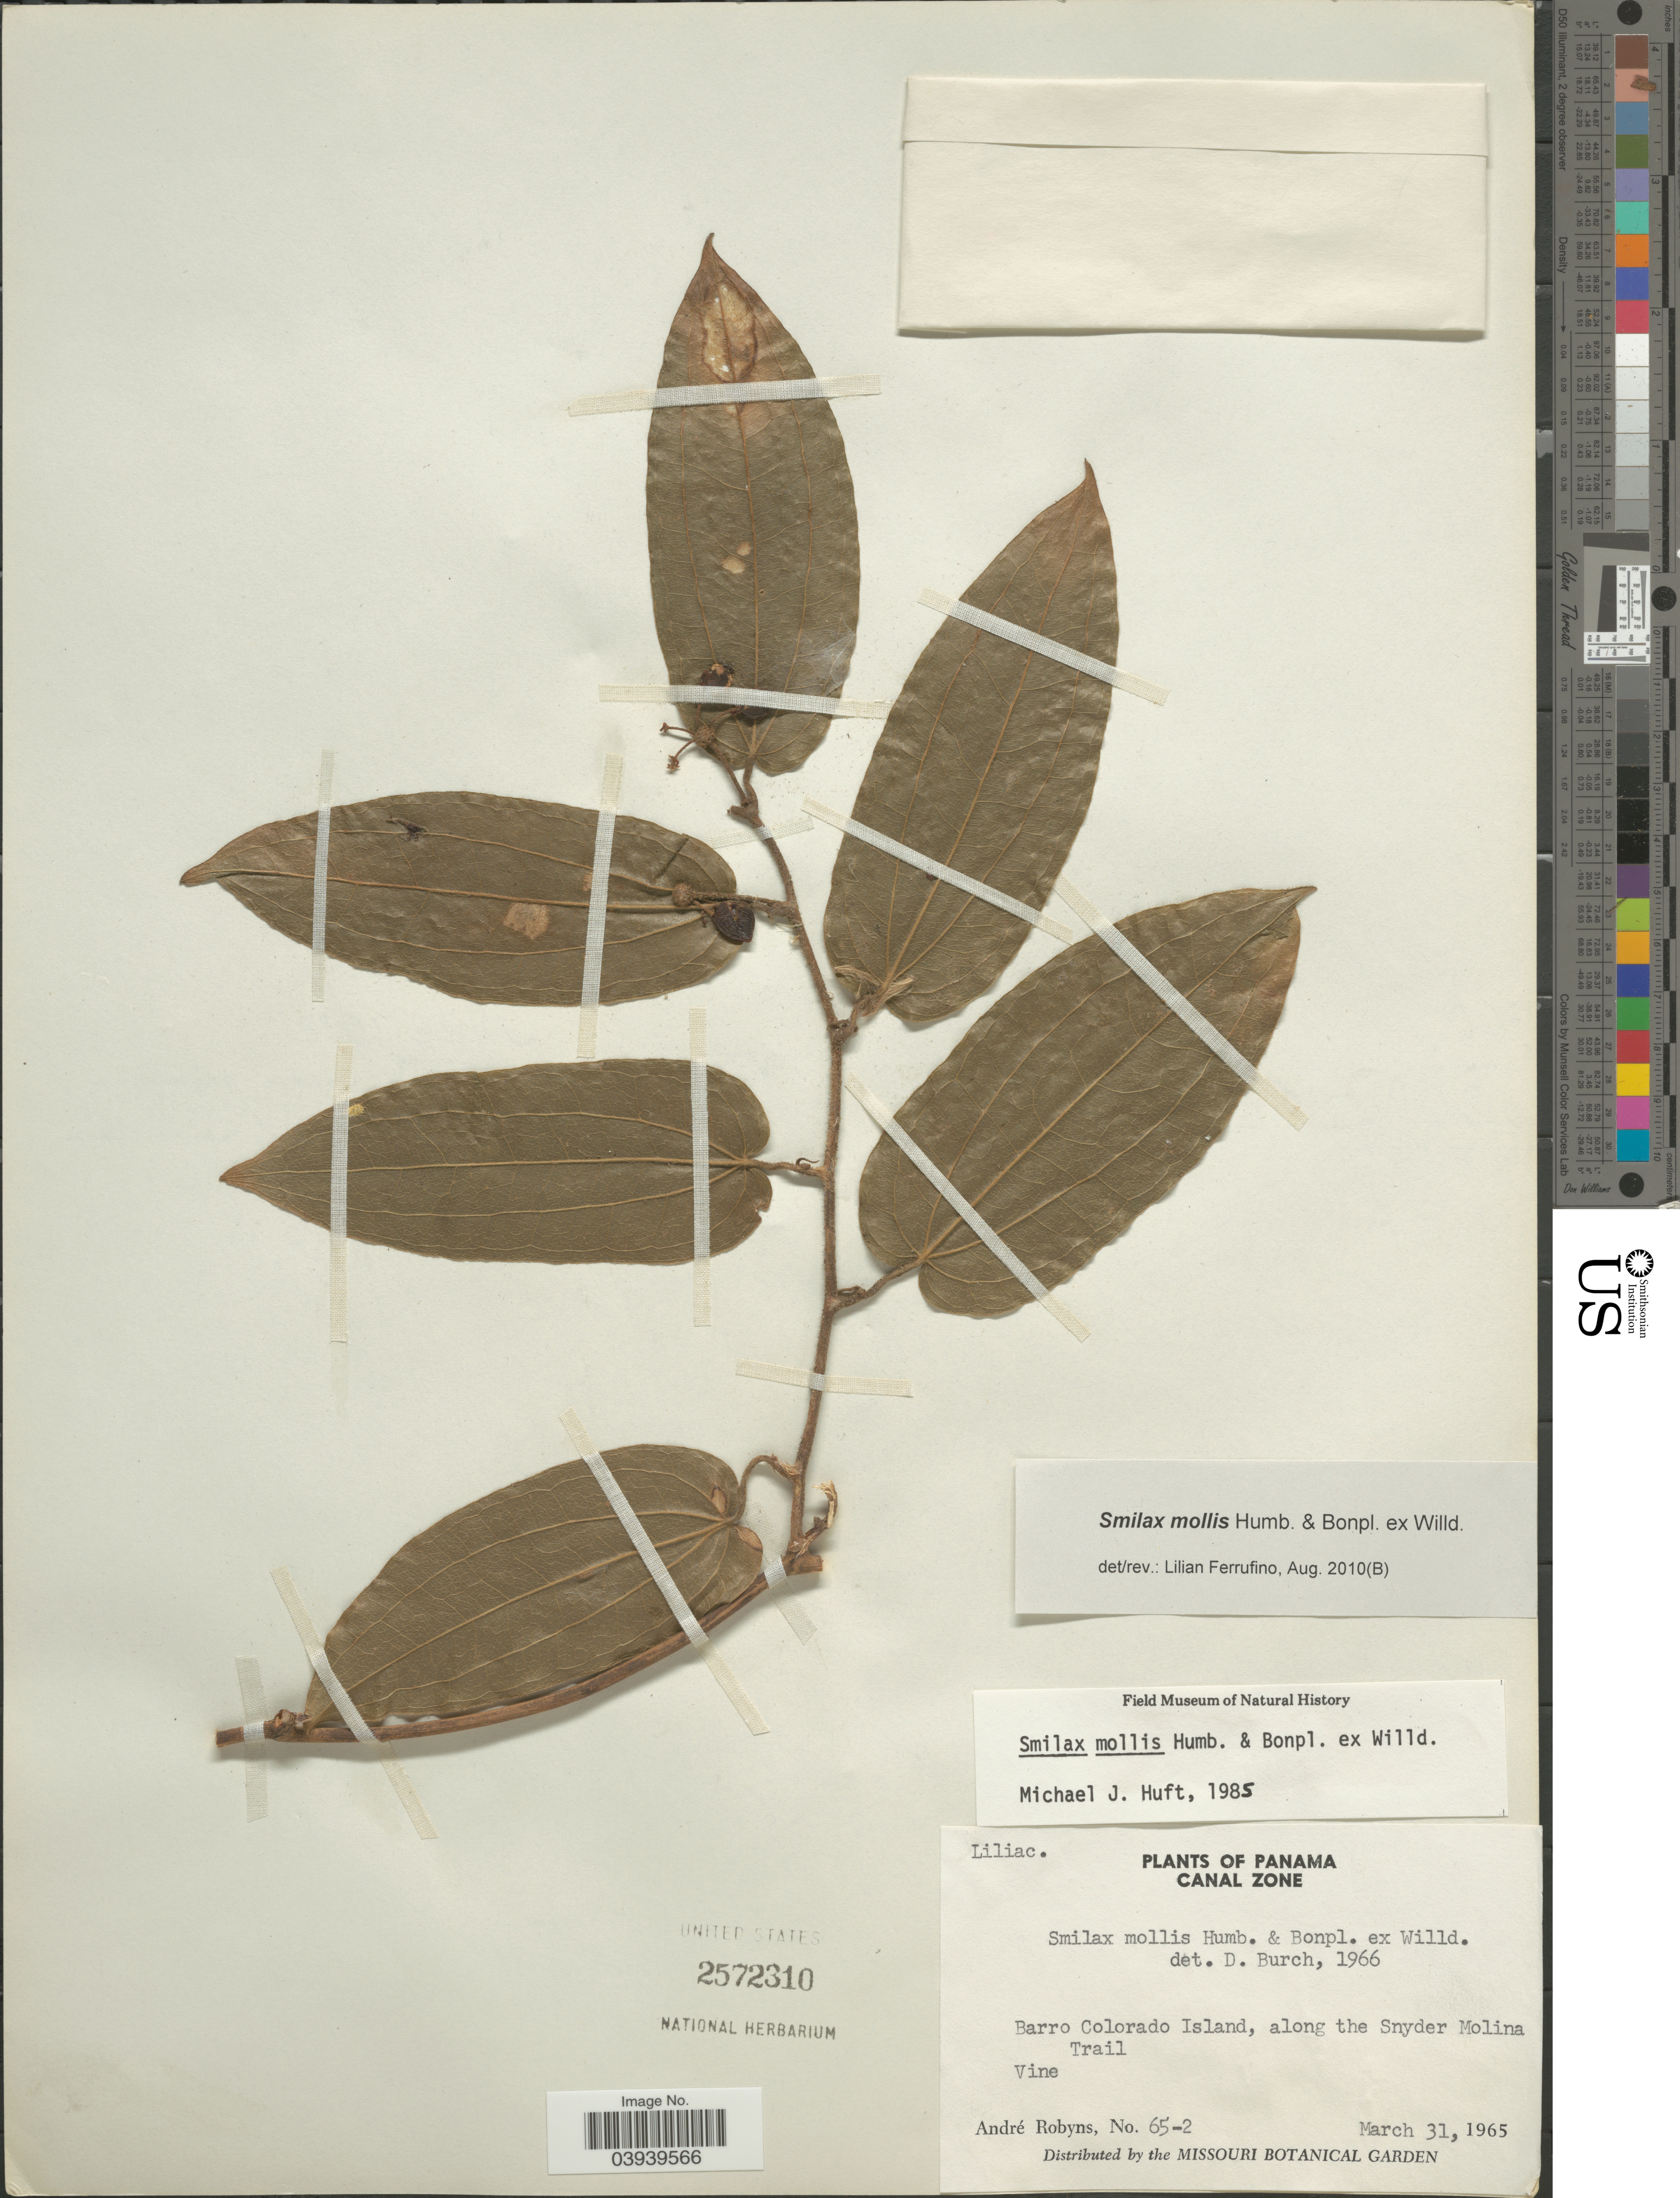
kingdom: Plantae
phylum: Tracheophyta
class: Liliopsida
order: Liliales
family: Smilacaceae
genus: Smilax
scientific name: Smilax mollis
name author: Humb. & Bonpl. ex Willd.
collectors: A. G. Robyns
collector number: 65-2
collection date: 1965-03-31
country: Panama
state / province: Panamá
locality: Canal Zone. Barro Colorado Island, along the Snyder Molina Trail.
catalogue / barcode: US 2572310